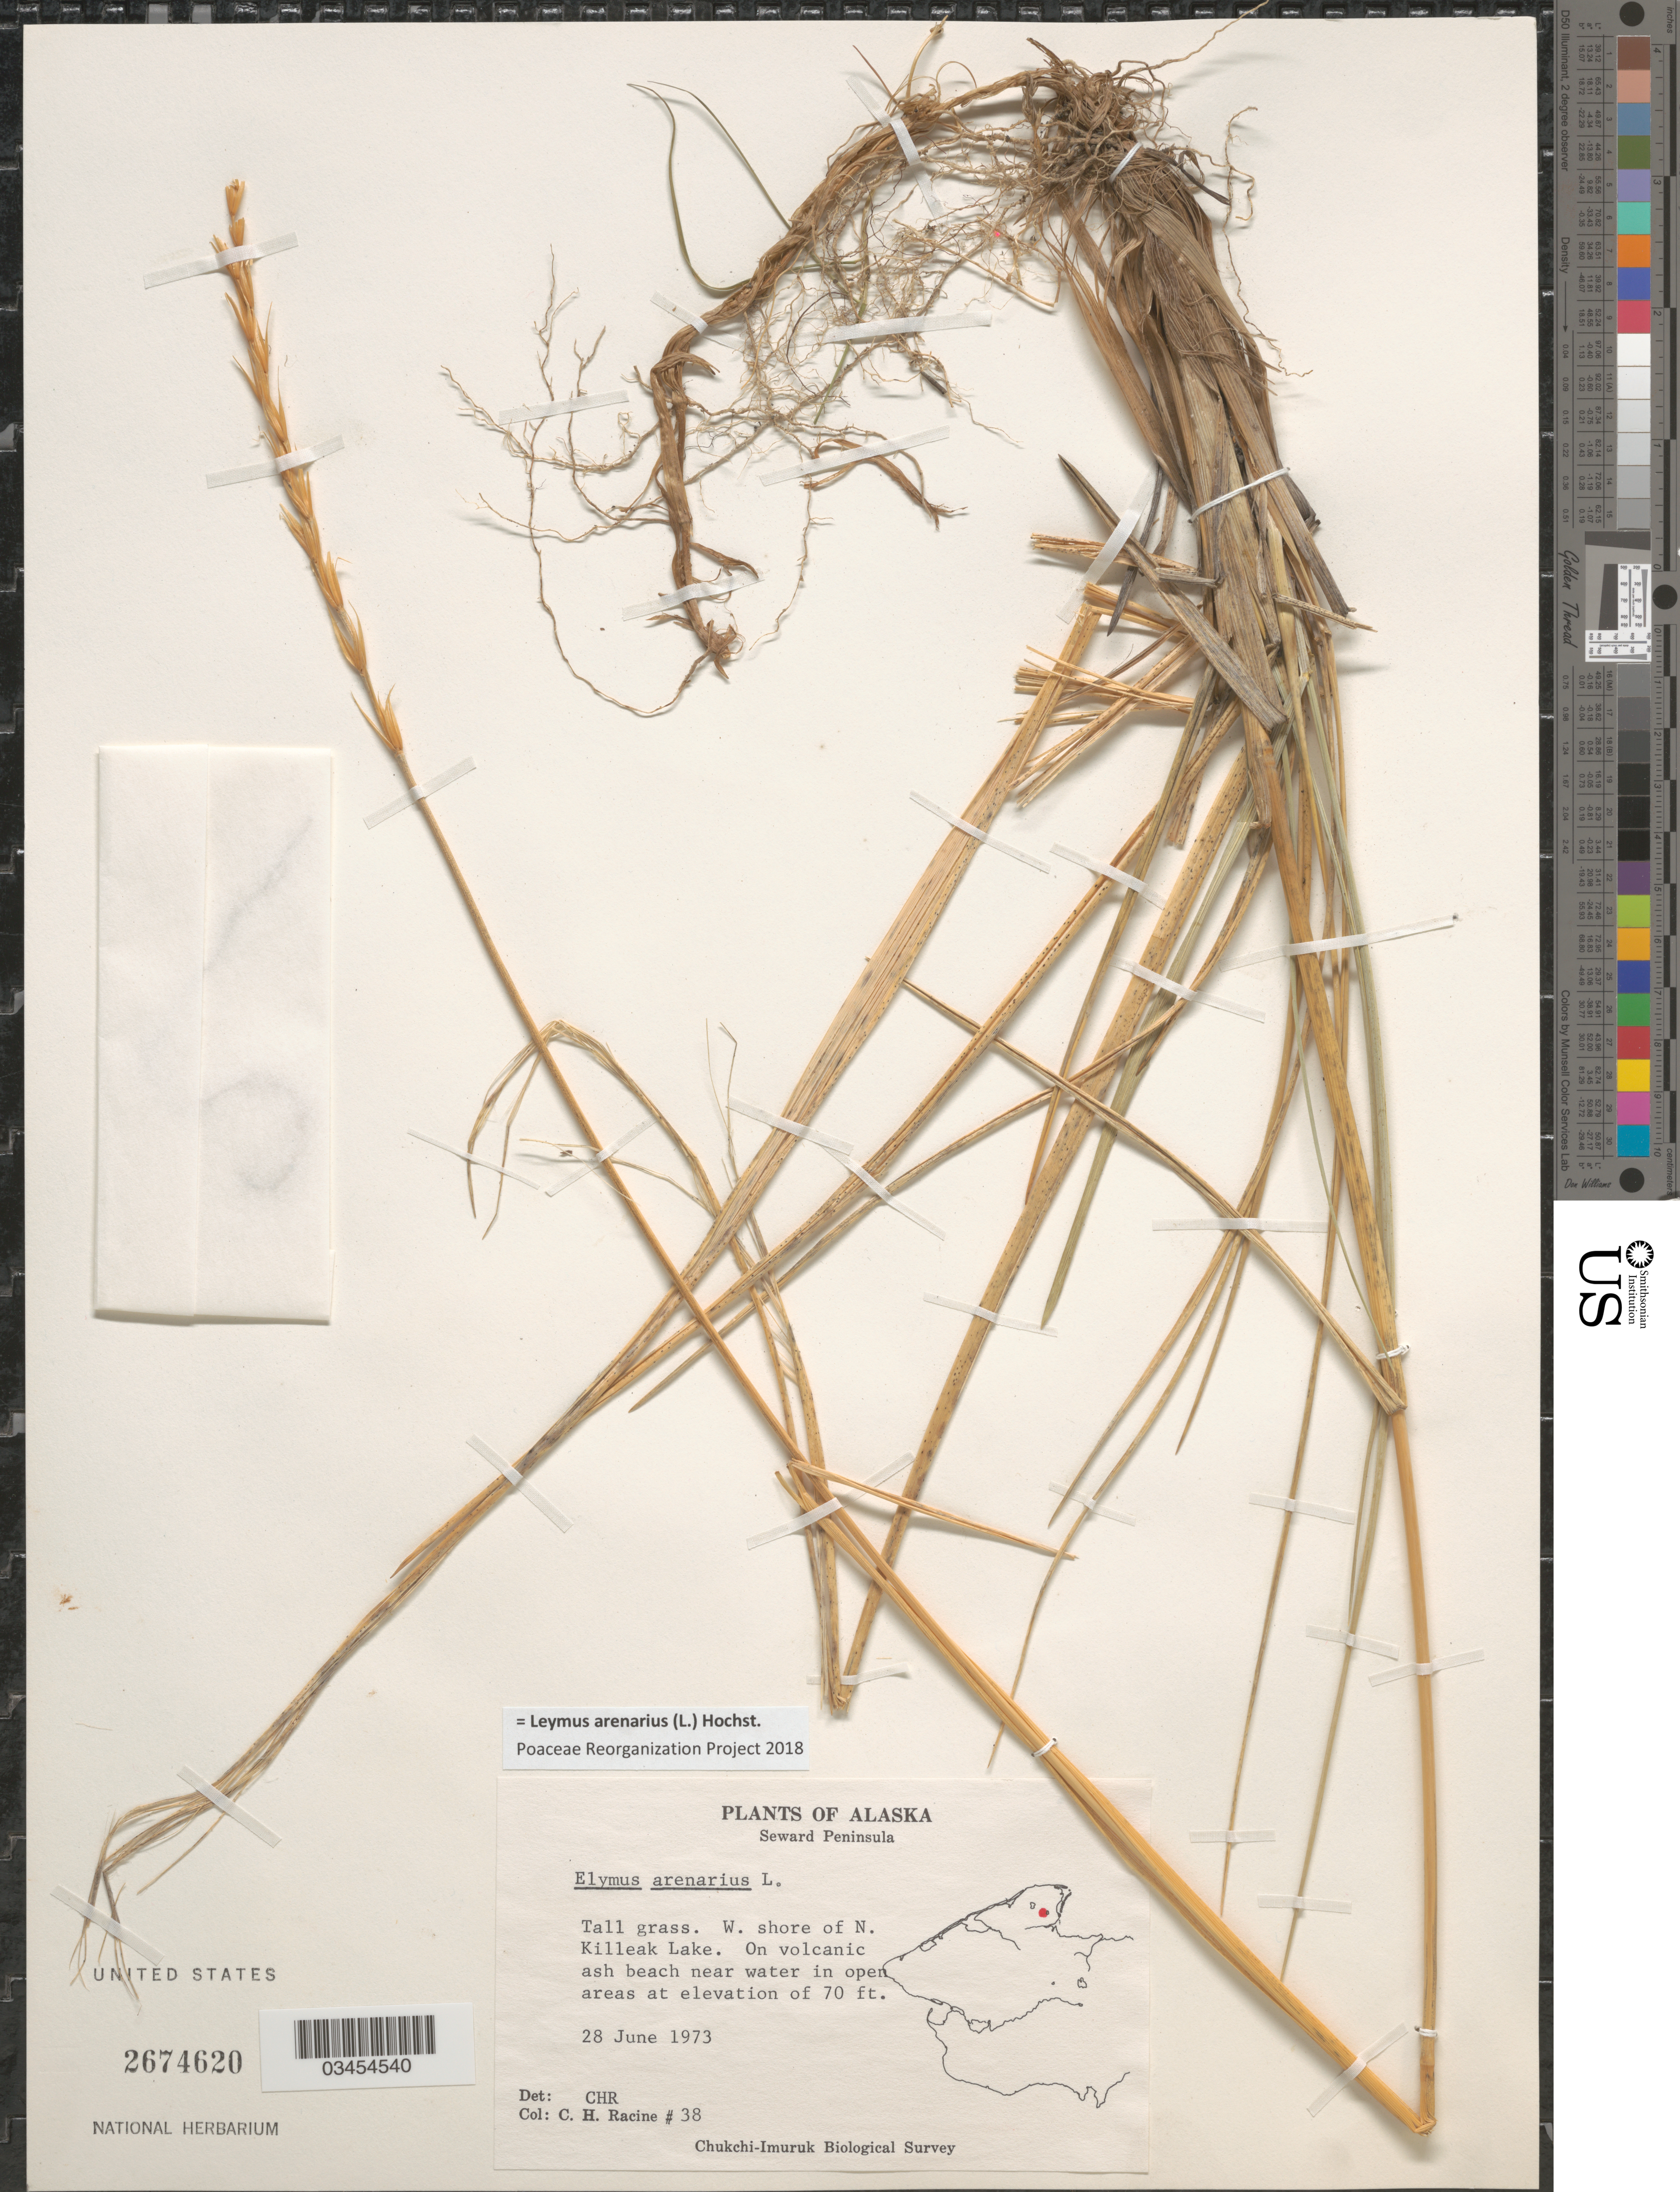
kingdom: Plantae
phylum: Tracheophyta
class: Liliopsida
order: Poales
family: Poaceae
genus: Leymus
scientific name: Leymus mollis subsp. villosissimus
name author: (Scribn.) Á. Löve & D. Löve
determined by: Soreng, Robert J., Research Associate (BOT), Smithsonian Institution - National Museum of Natural History (UNITED STATES)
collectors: C. Racine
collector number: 38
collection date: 1973-06-28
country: United States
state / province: Alaska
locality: Seward Peninsula. W. shore of N. Killeak Lake. On volcanic ash beach near water in open areas. Chukchi-Imuruk Biological Survey.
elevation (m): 21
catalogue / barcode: US 2674620